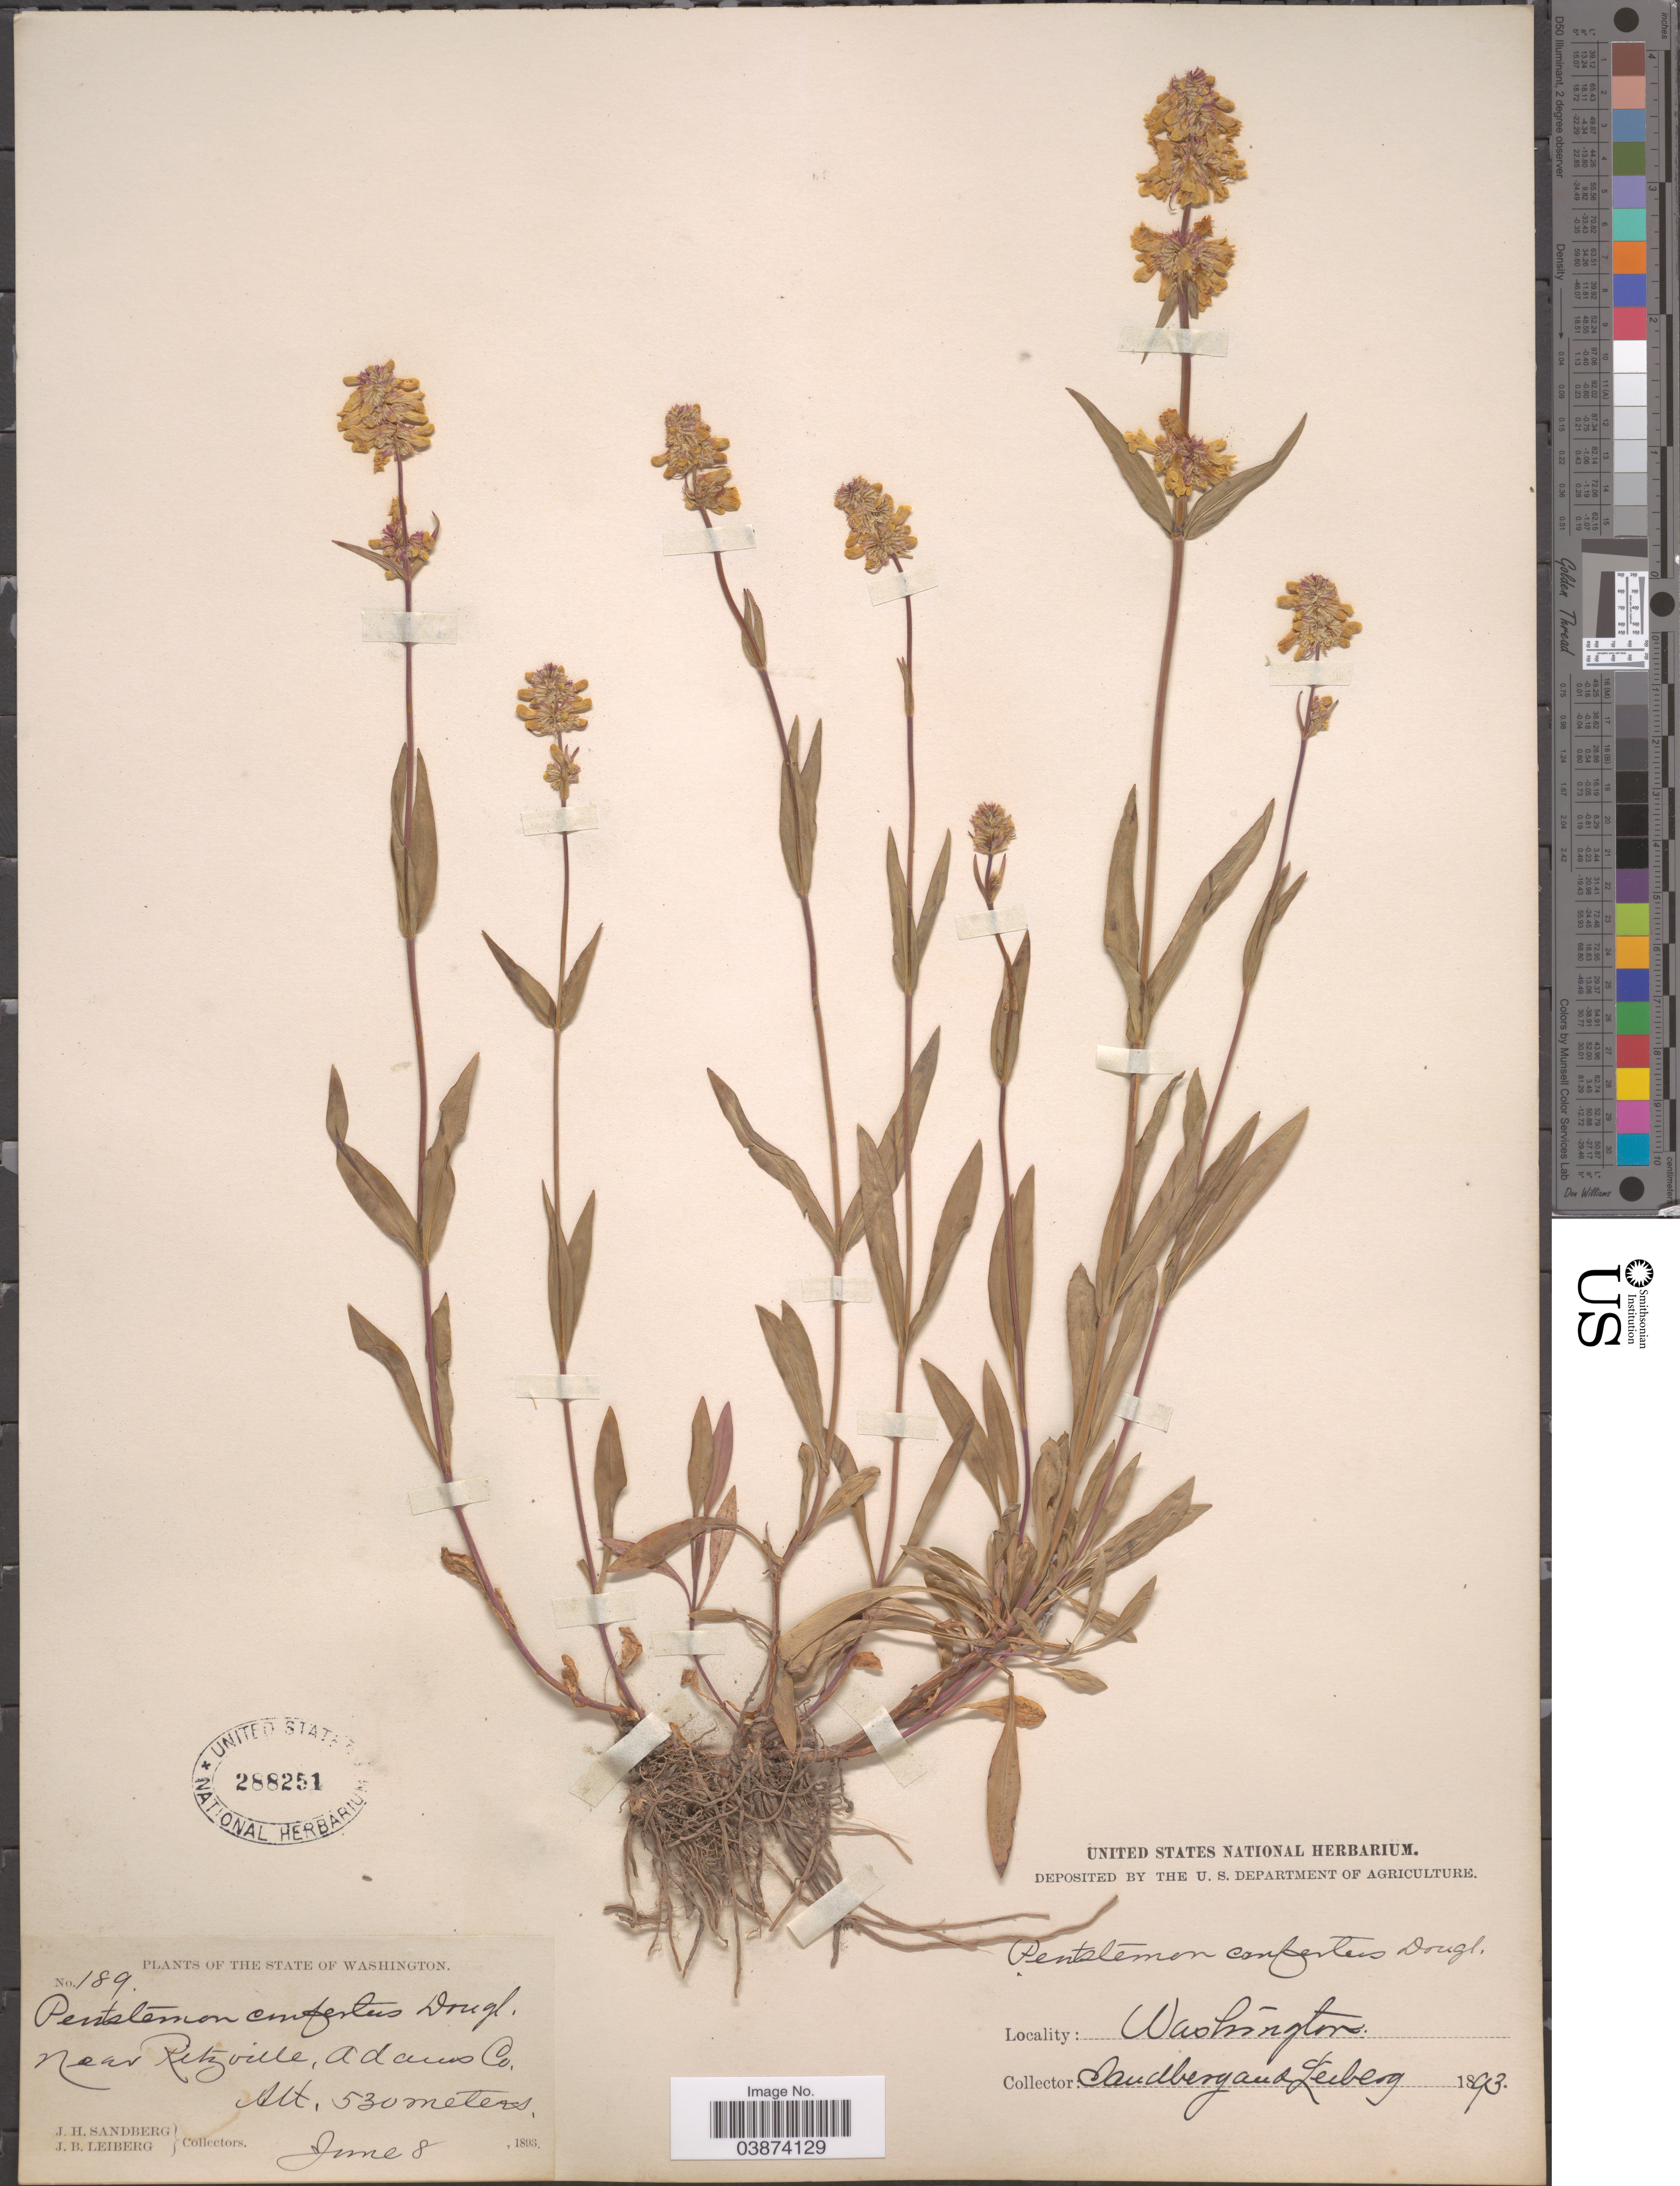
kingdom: Plantae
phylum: Tracheophyta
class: Magnoliopsida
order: Lamiales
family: Plantaginaceae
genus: Penstemon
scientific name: Penstemon confertus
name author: Douglas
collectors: J. H. Sandberg & J. B. Leiberg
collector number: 189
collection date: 1893-06-08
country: United States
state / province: Washington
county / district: Adams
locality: Near Pitzville, Adams Co.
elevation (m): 530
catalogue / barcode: US 288251